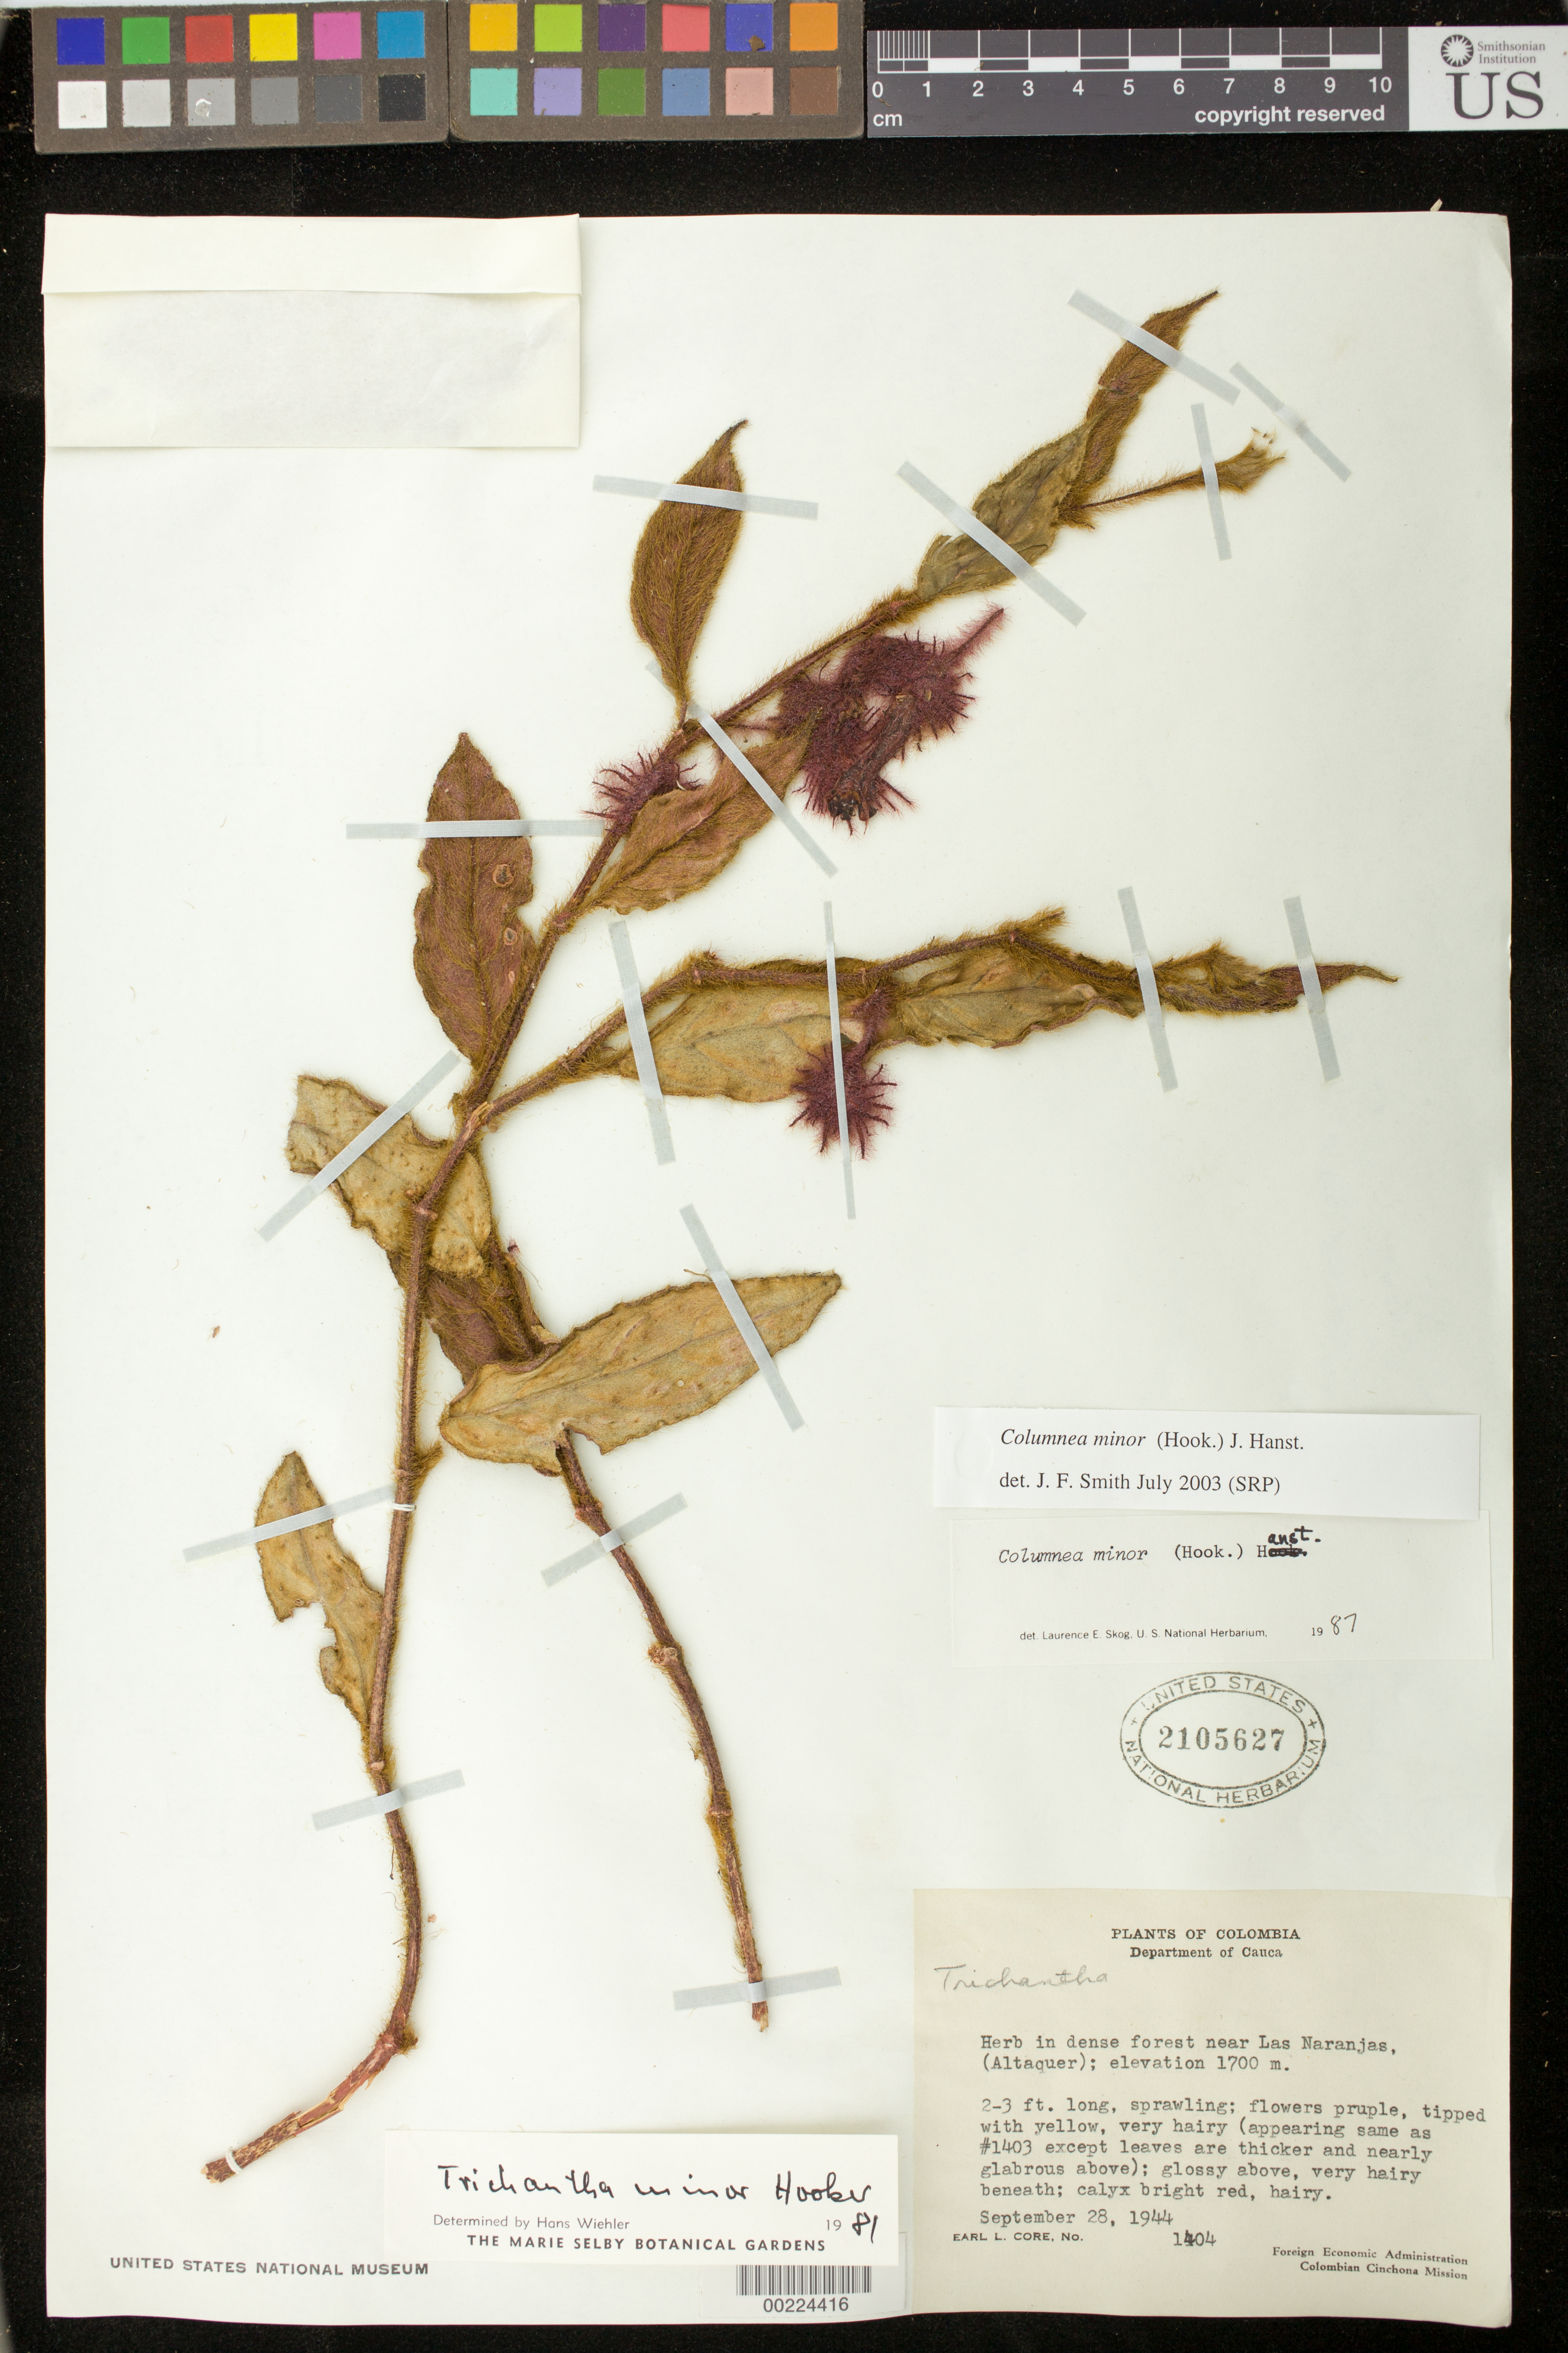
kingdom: Plantae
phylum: Tracheophyta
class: Magnoliopsida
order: Lamiales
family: Gesneriaceae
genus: Columnea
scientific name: Columnea minor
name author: (Hook.) Hanst.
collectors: E. L. Core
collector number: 1404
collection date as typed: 28 Sep 1944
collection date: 1944-09-28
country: Colombia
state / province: Cauca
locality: Near Las Naranjas, (Altaquer)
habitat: In dense forest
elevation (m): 1700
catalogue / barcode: US 2105627